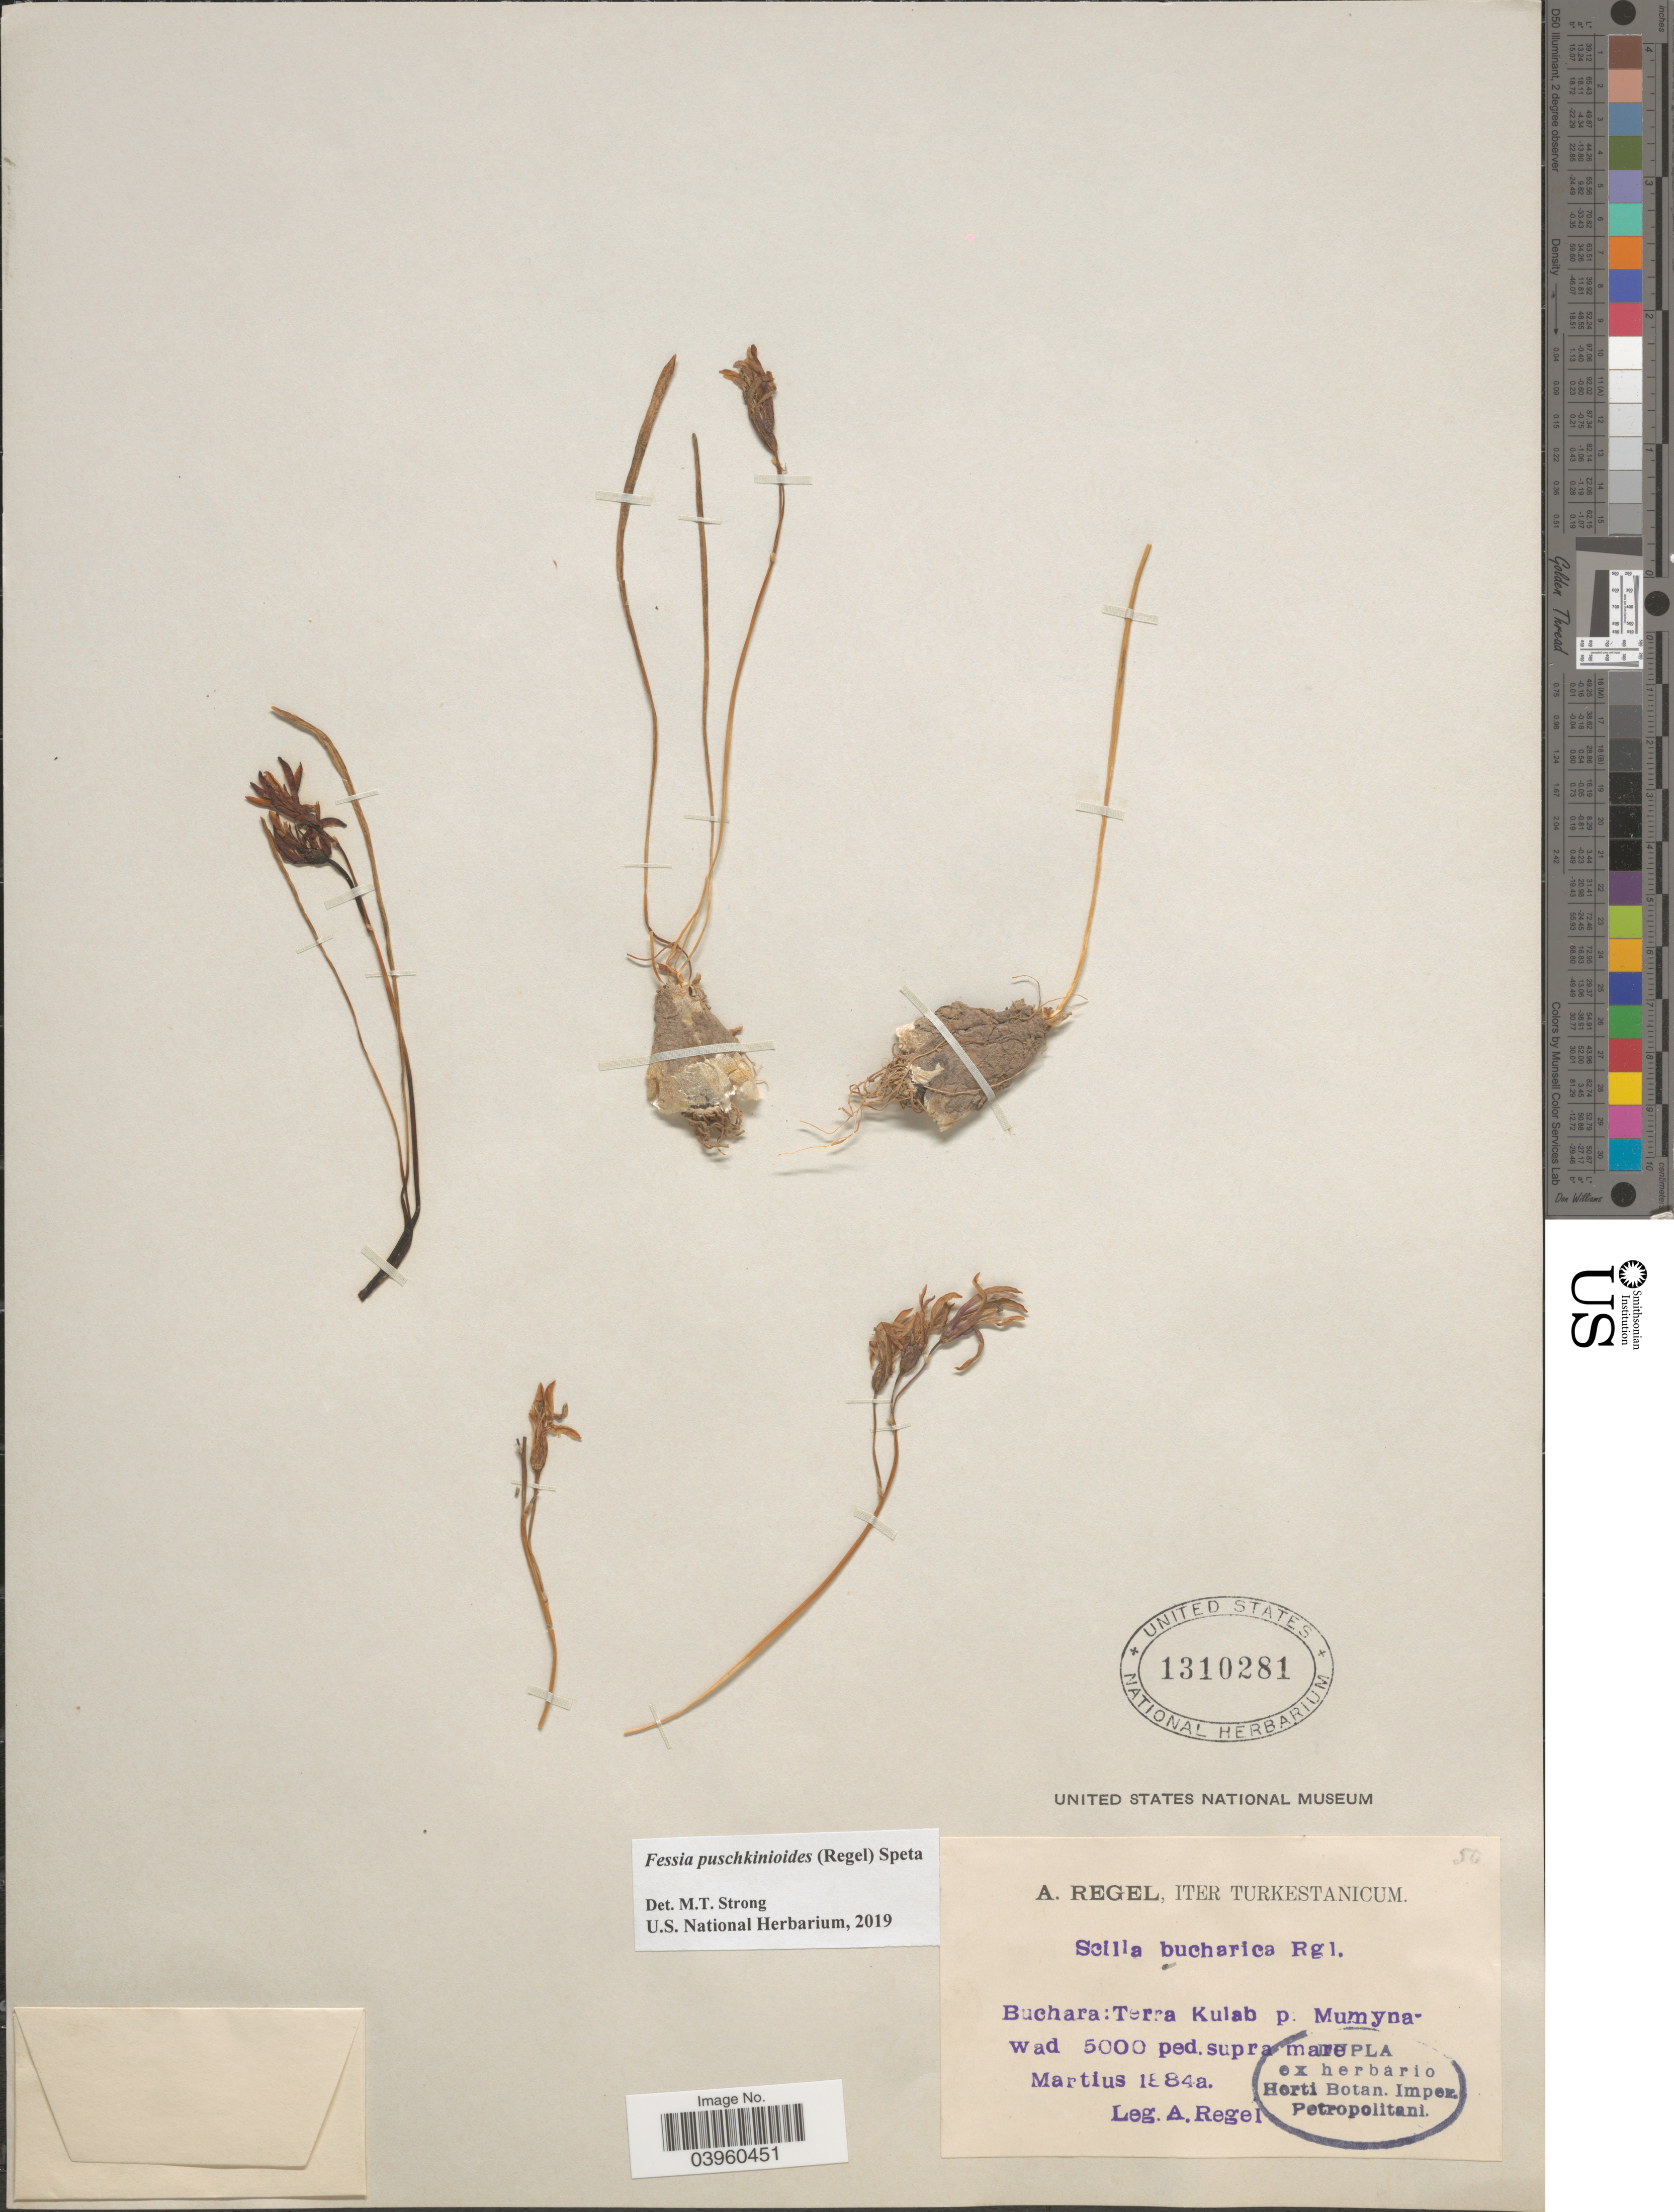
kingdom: Plantae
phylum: Tracheophyta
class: Liliopsida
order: Asparagales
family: Asparagaceae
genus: Fessia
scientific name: Fessia puschkinioides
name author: (Regel) Speta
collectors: A. Regel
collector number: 50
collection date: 1884-03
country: Uzbekistan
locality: Iter Turkestanicum. Buchara: Terra Kulab p. Mumynawad.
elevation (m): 1524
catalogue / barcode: US 1310281